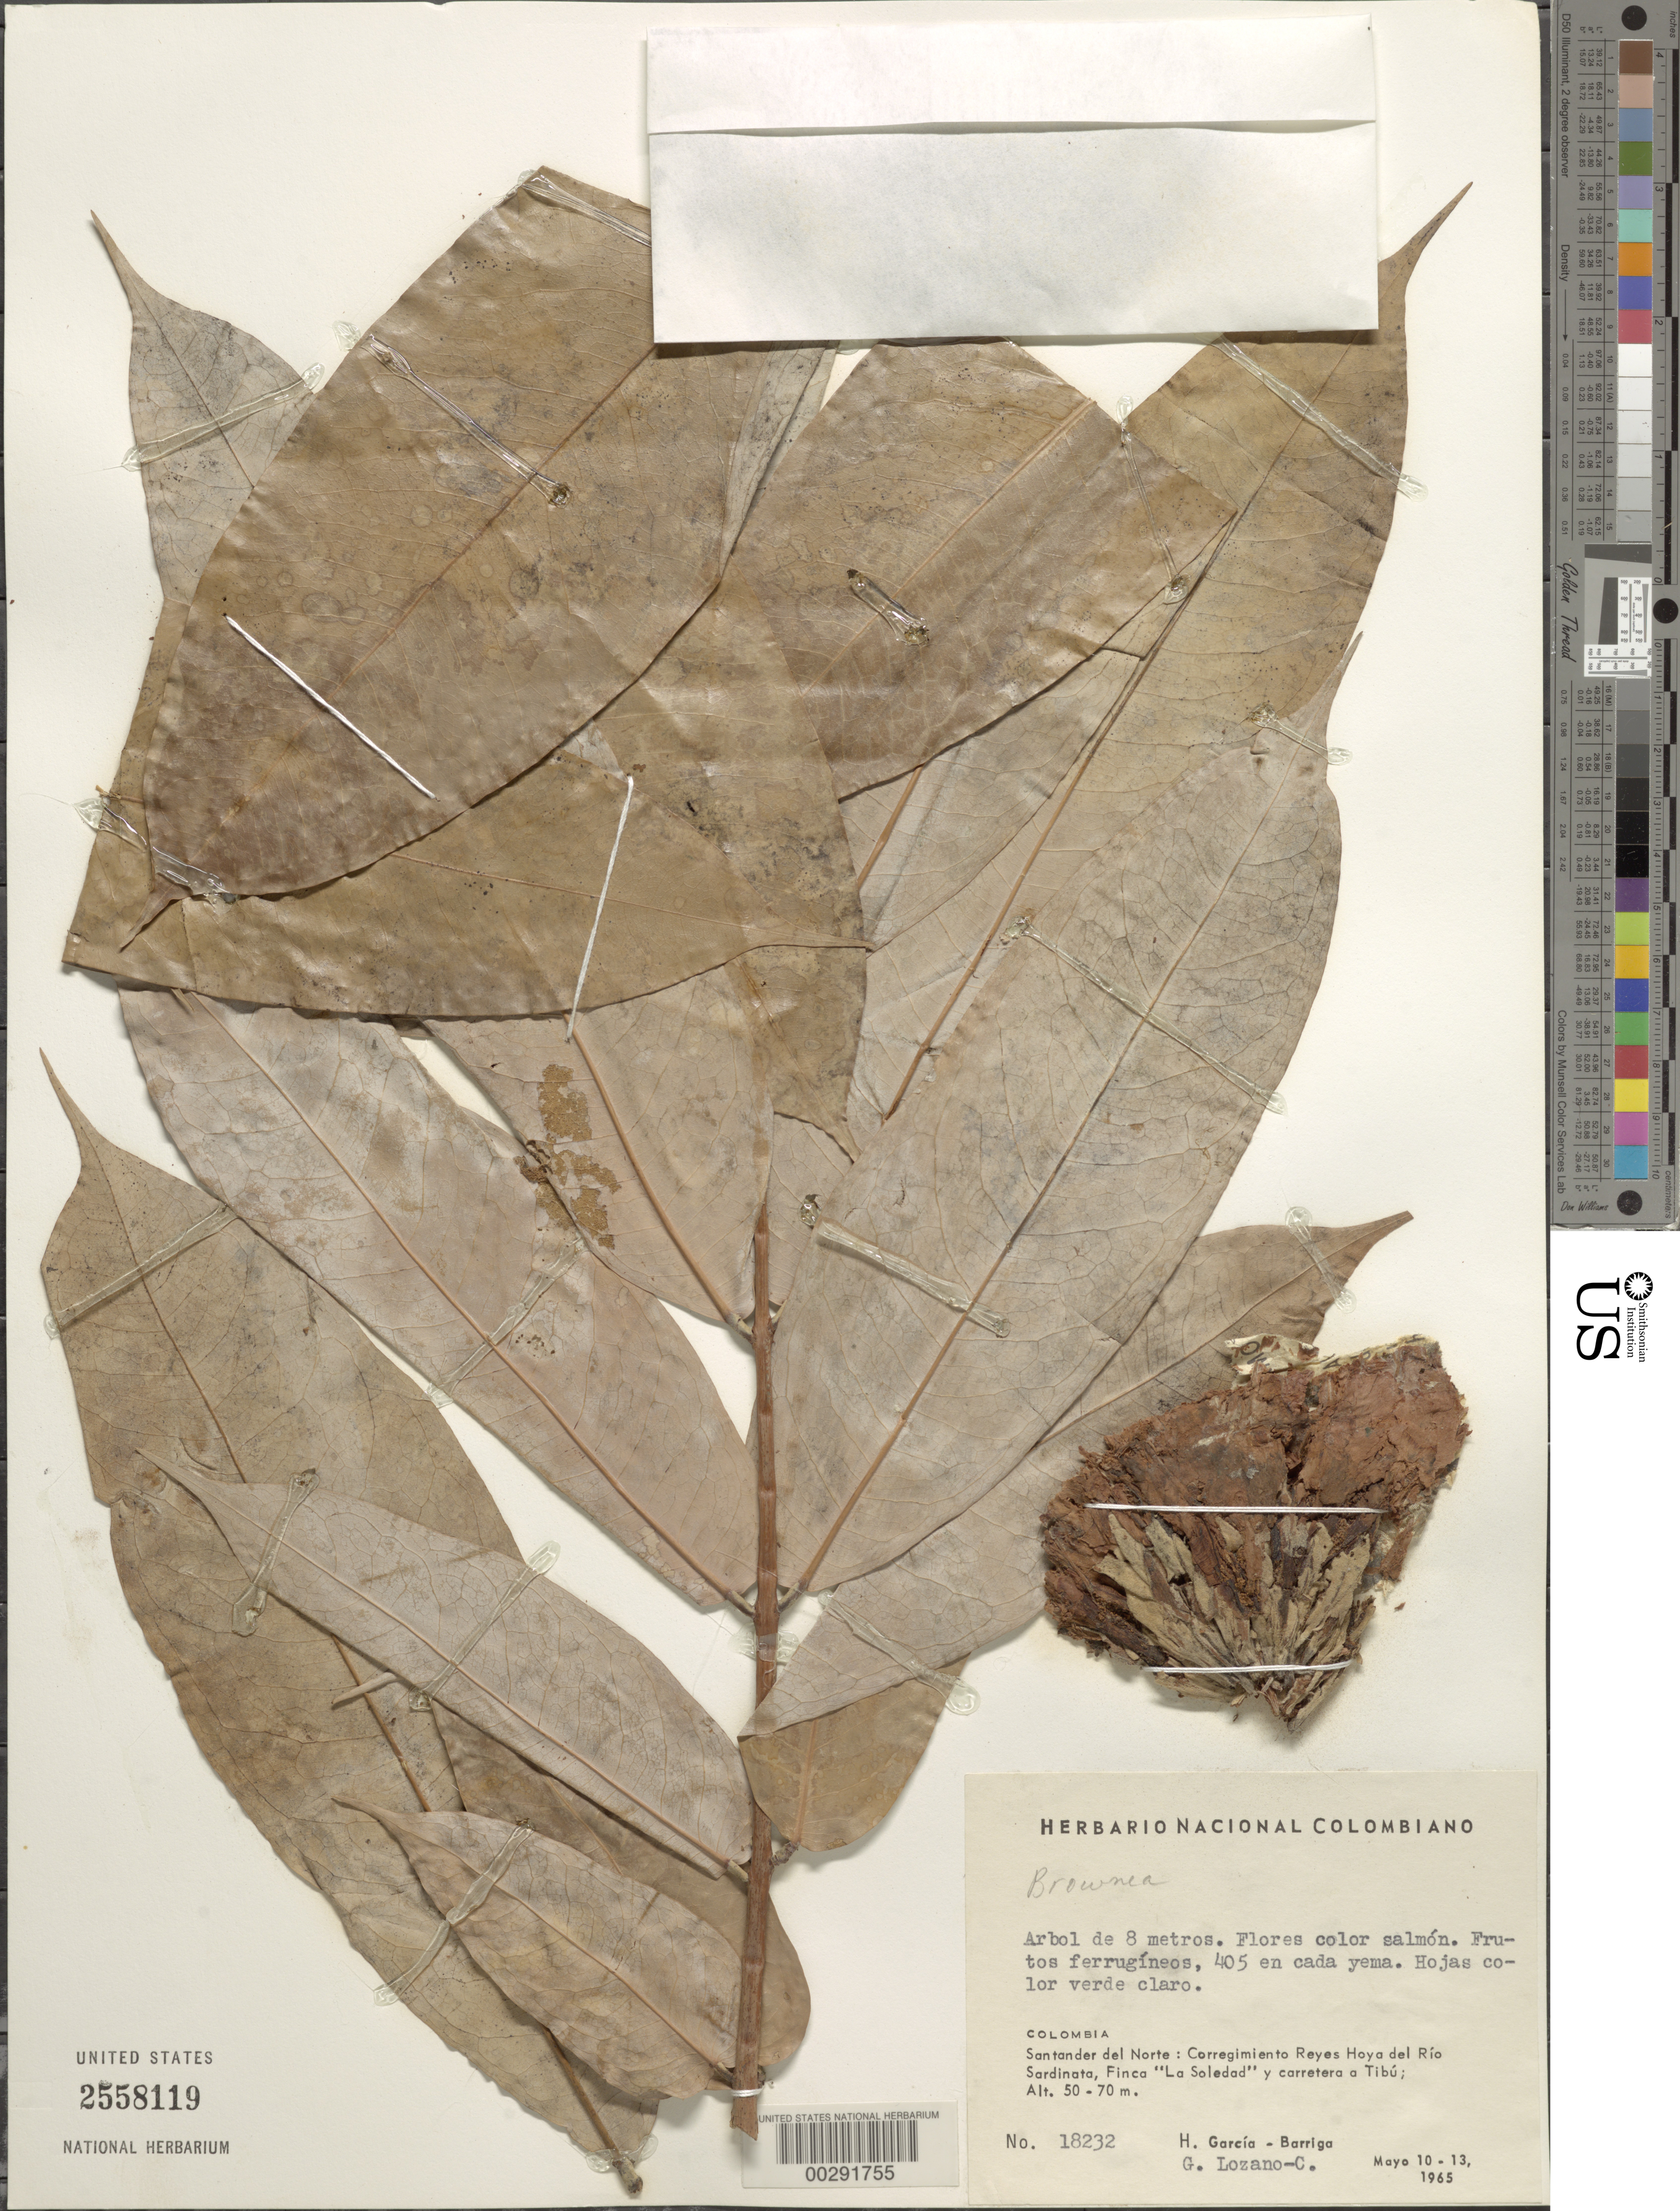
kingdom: Plantae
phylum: Tracheophyta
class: Magnoliopsida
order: Fabales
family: Fabaceae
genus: Brownea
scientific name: Brownea macrophylla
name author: B.L. Linden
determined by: Santos-Silva, J.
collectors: H. García Barriga & G. Lozano-Contreras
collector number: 18232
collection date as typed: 10 May 1965 to 13 May 1965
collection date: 1965-05-10/1965-05-13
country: Colombia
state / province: Norte de Santander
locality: Corregimiento Reyes Hoya del Rio Sardinata, Finca "La Soledad" and road from Tibu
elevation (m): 50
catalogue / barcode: US 2558119